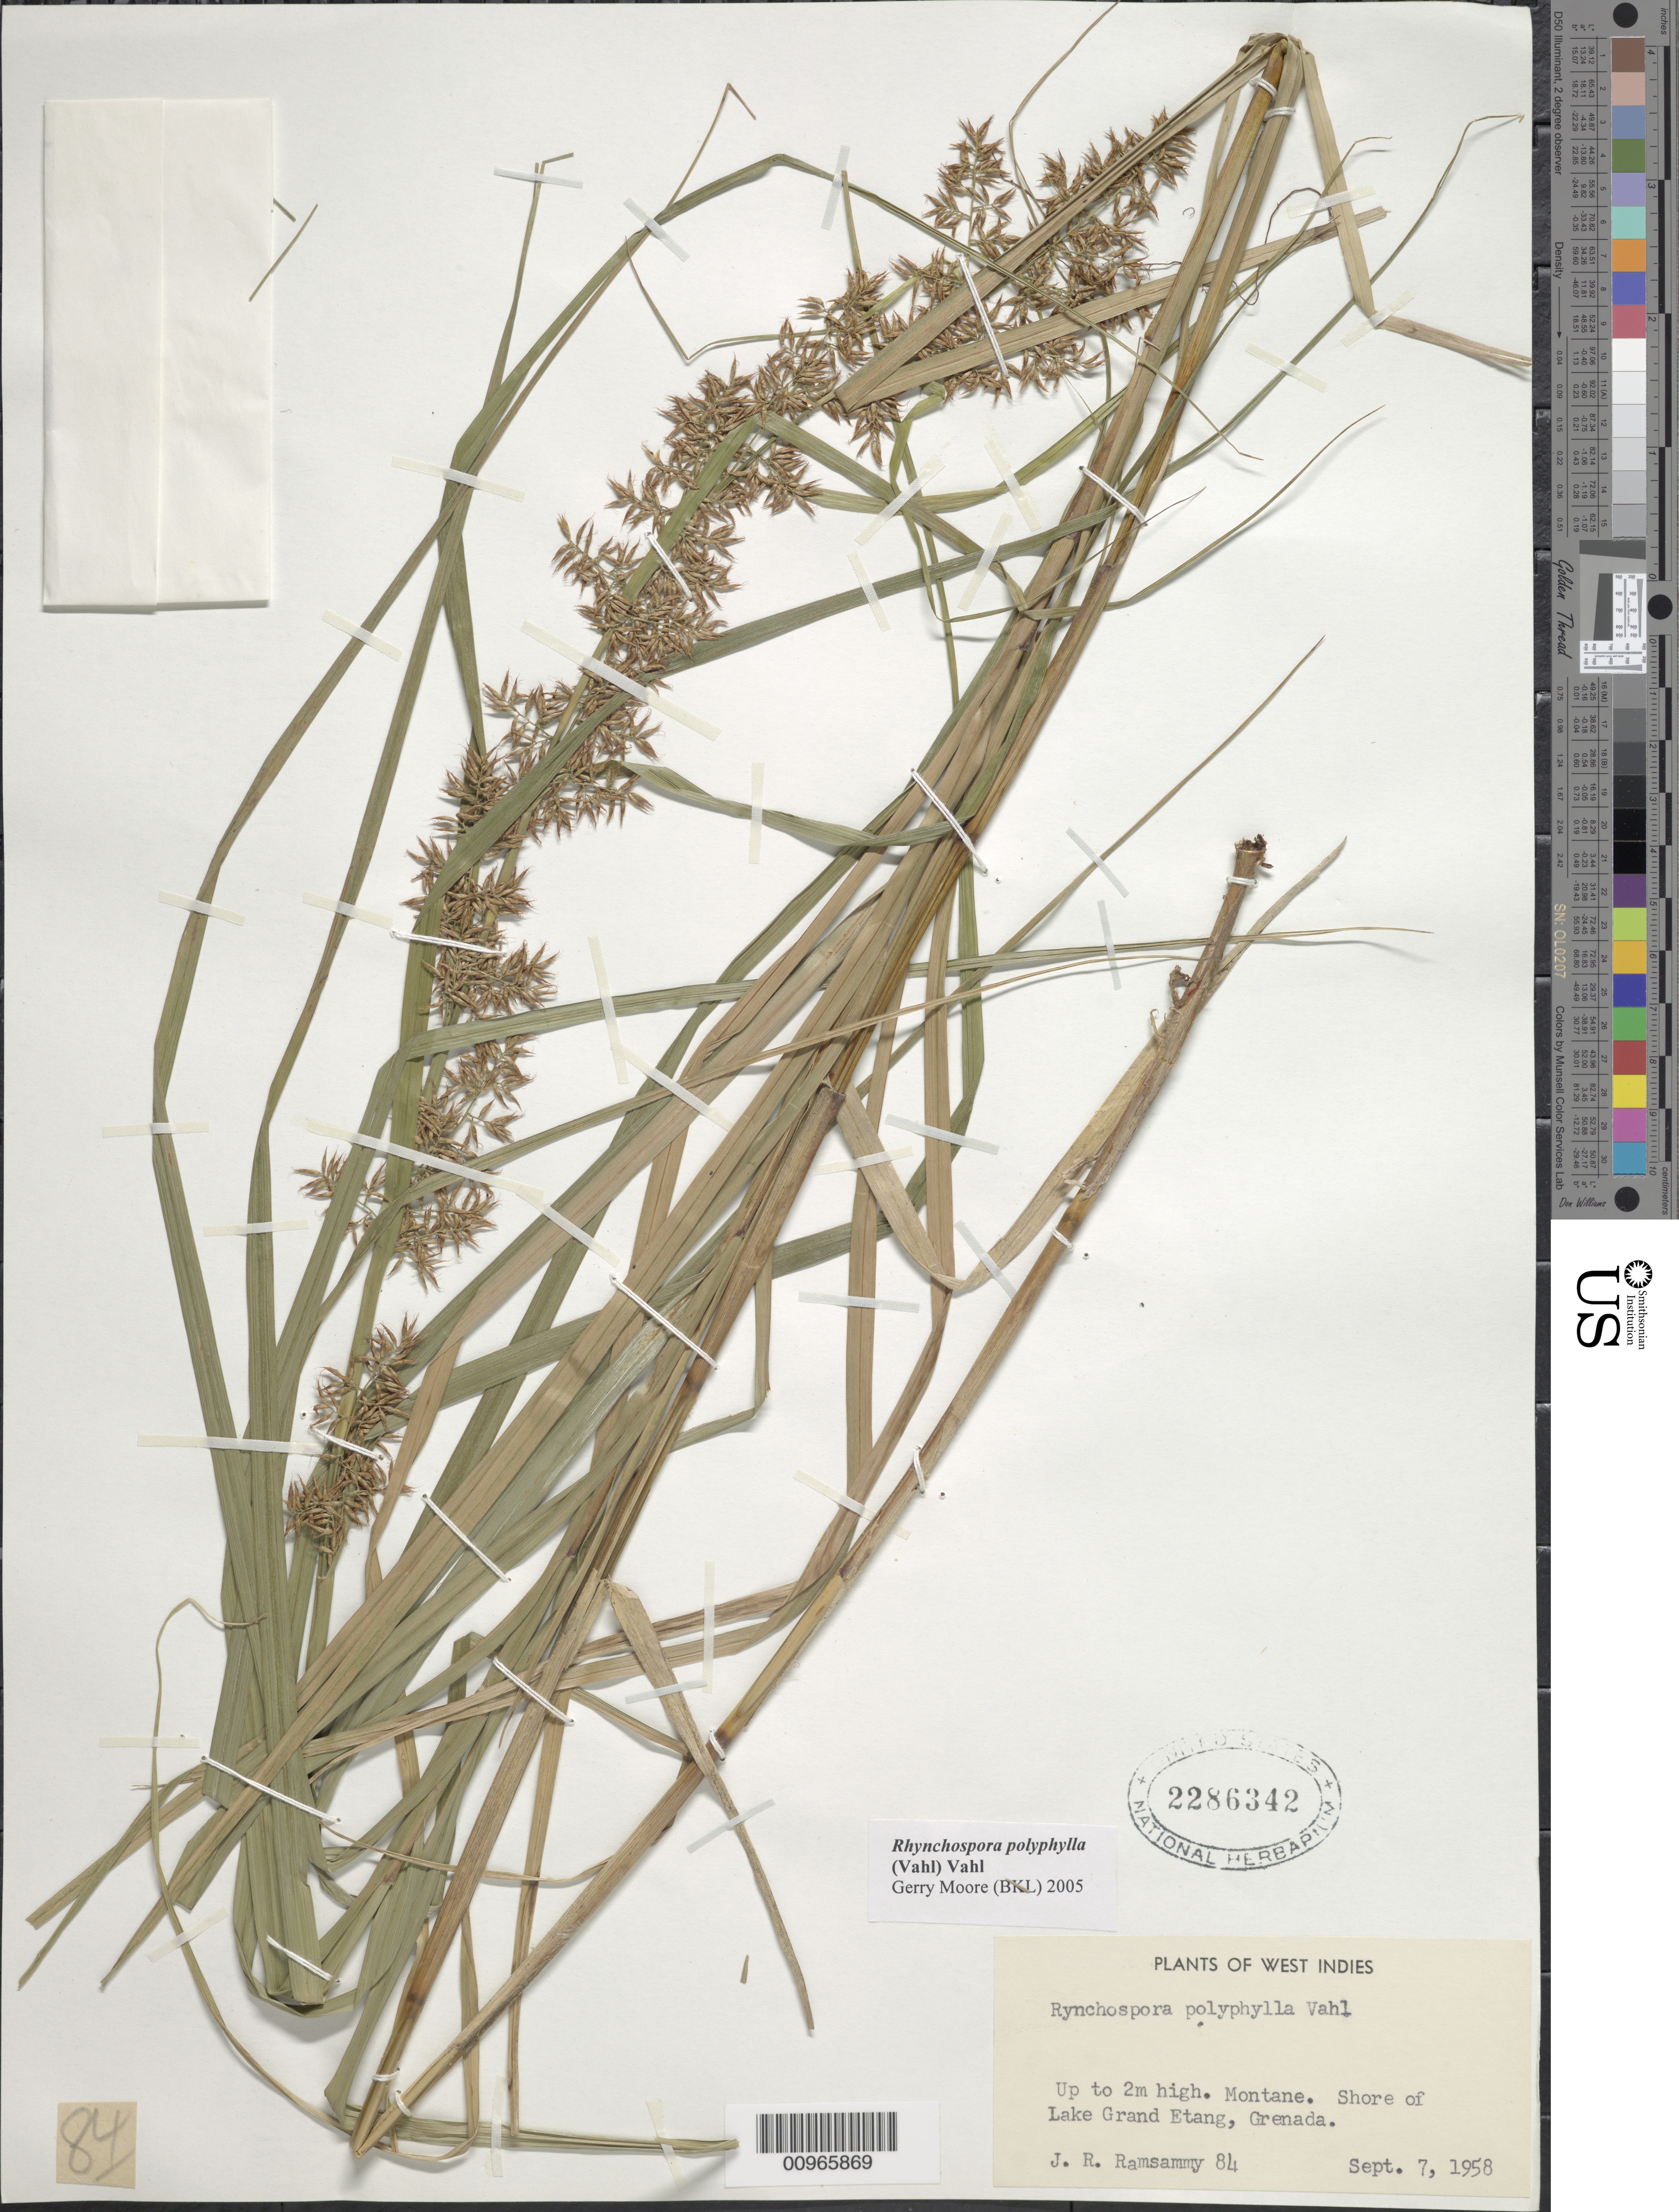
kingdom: Plantae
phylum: Tracheophyta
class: Liliopsida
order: Poales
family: Cyperaceae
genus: Rhynchospora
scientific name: Rhynchospora polyphylla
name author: (Vahl) Vahl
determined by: Moore, G.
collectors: J. Ramsammy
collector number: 84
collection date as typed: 07 Sep 1958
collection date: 1958-09-07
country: Grenada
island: Grenada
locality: Shore of Lake Grand Etang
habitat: Montane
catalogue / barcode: US 2286342